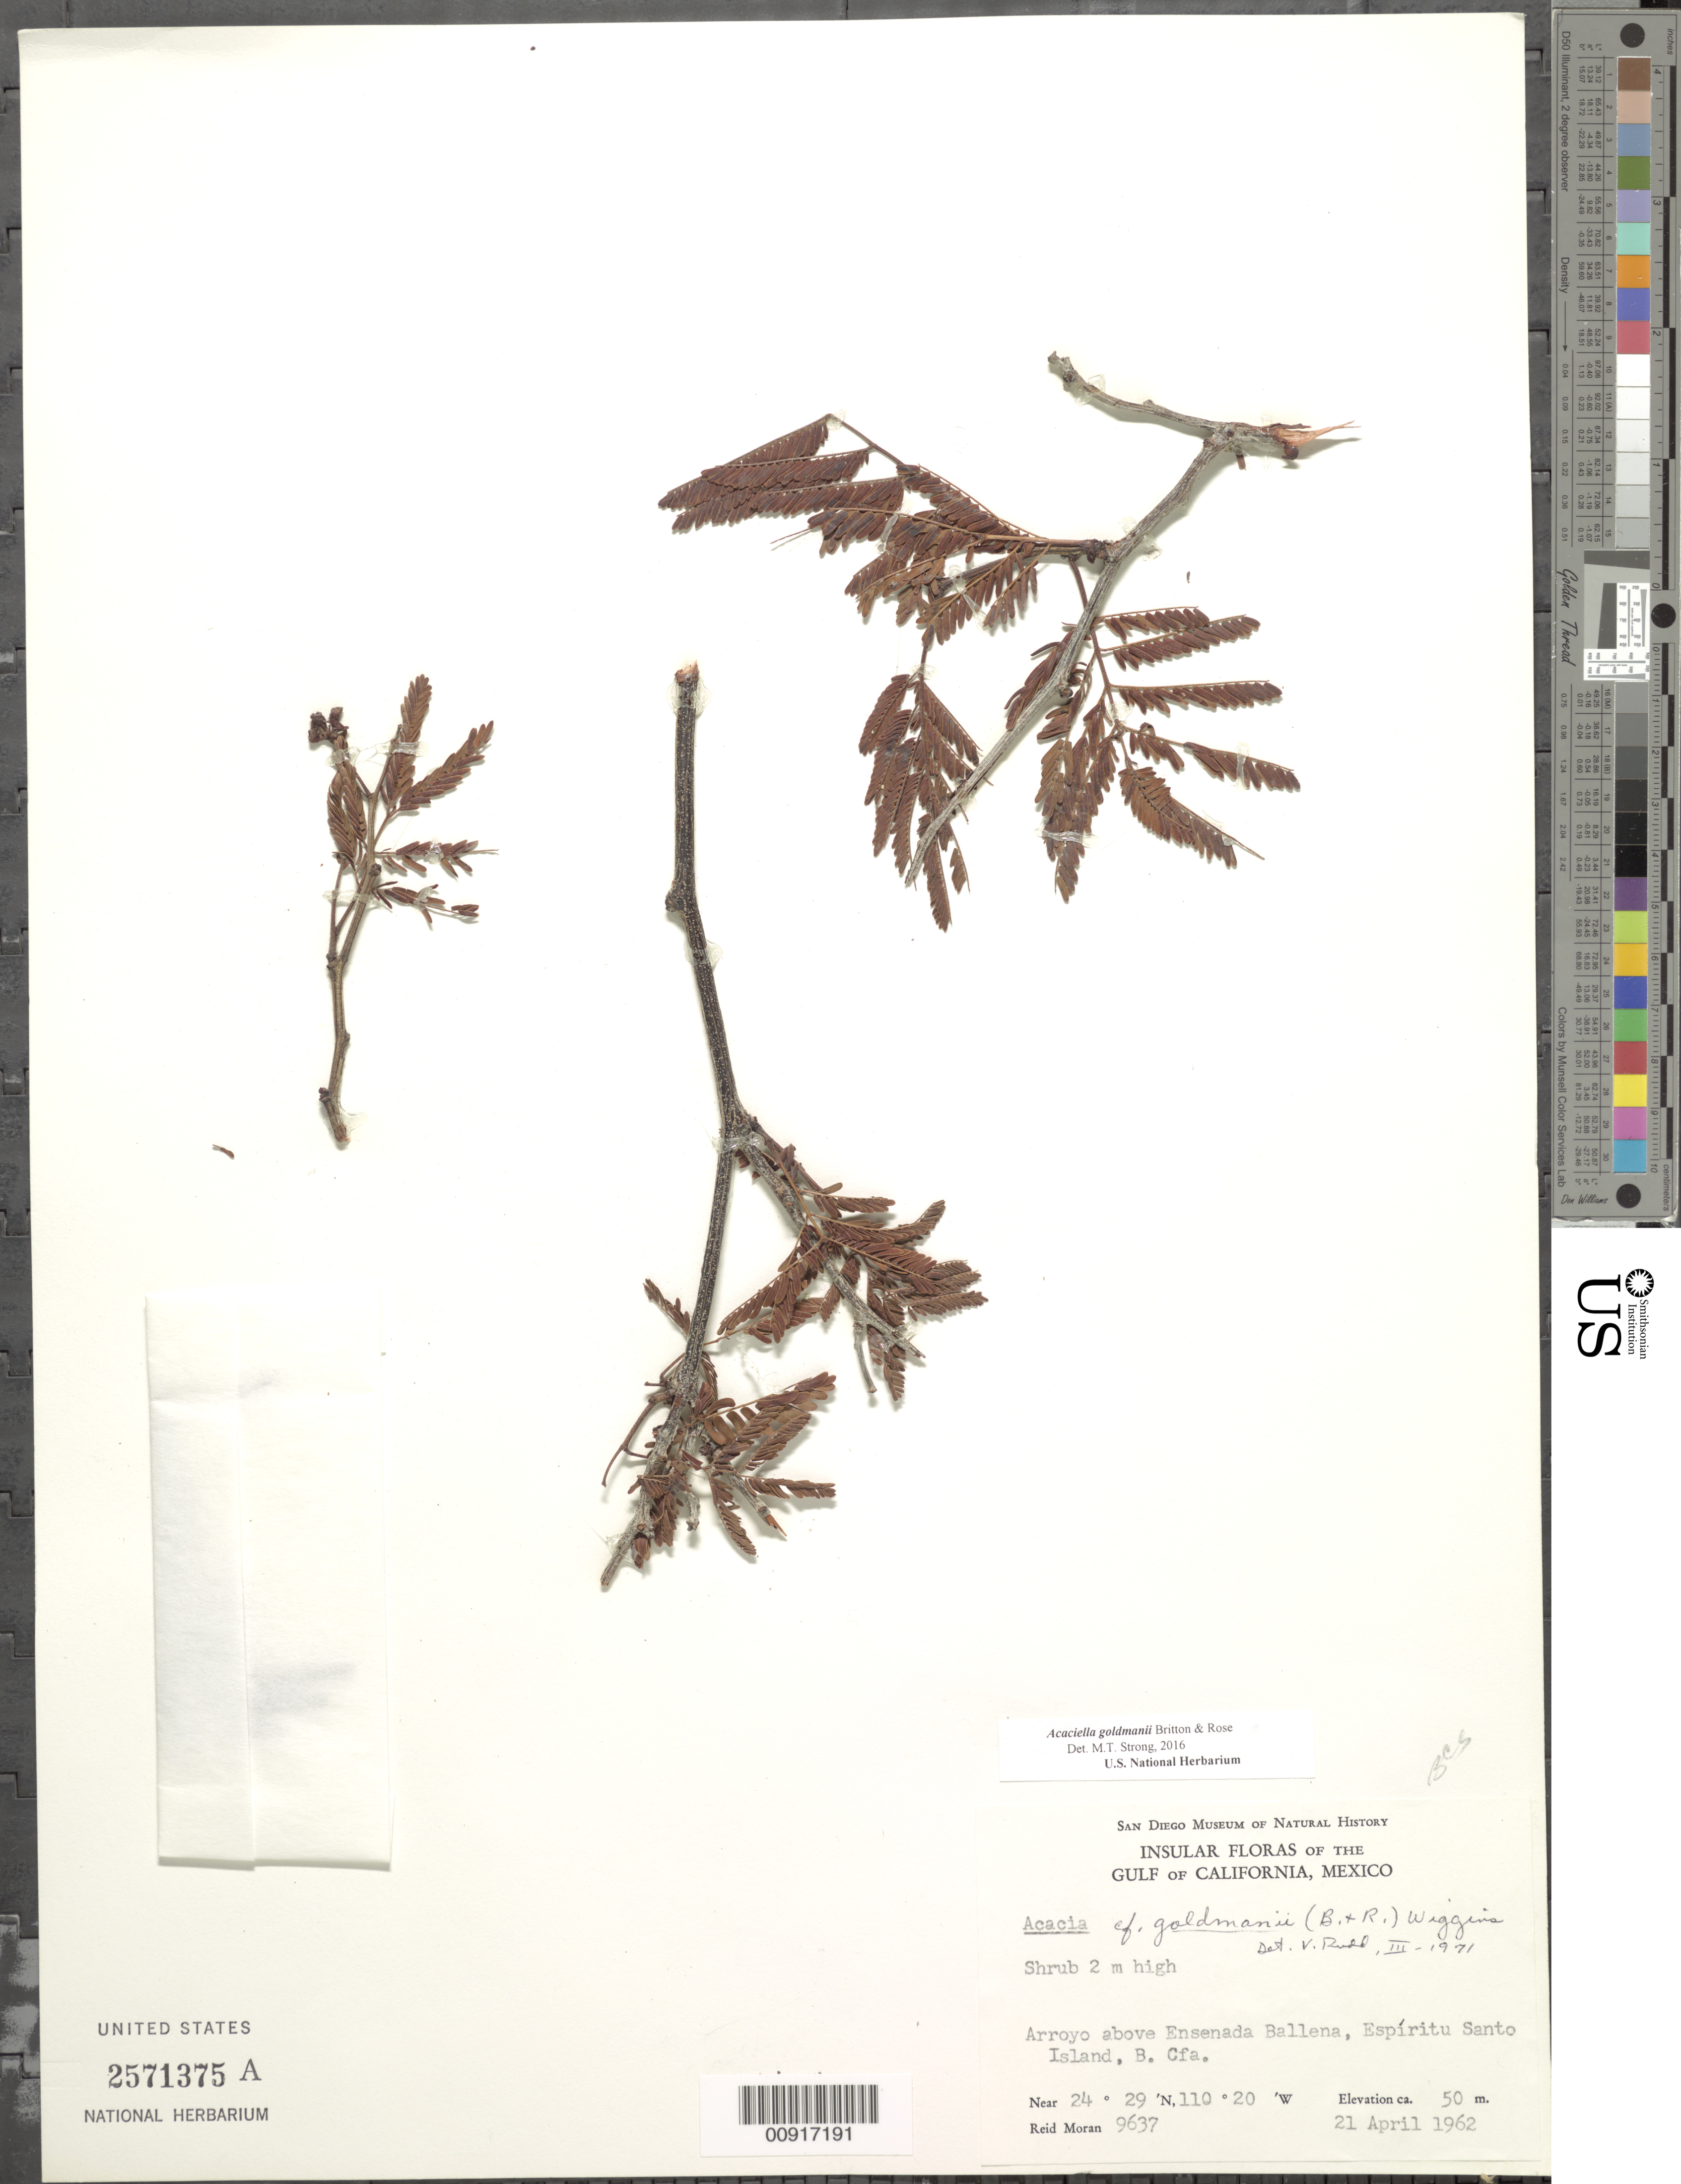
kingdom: Plantae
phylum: Tracheophyta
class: Magnoliopsida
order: Fabales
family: Fabaceae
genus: Acaciella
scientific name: Acaciella goldmanii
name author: Britton & Rose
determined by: Strong, M. T., (US), Smithsonian Institution - National Museum of Natural History (UNITED STATES)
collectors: R. V. Moran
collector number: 9637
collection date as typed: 21 Apr 1962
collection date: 1962-04-21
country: Mexico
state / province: Baja California Sur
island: Espiritu Santo I.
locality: Arroyo above Ensenada Ballena, Espíritu Santo Island, Baja California.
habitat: Arroyo.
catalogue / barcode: US 2571375A